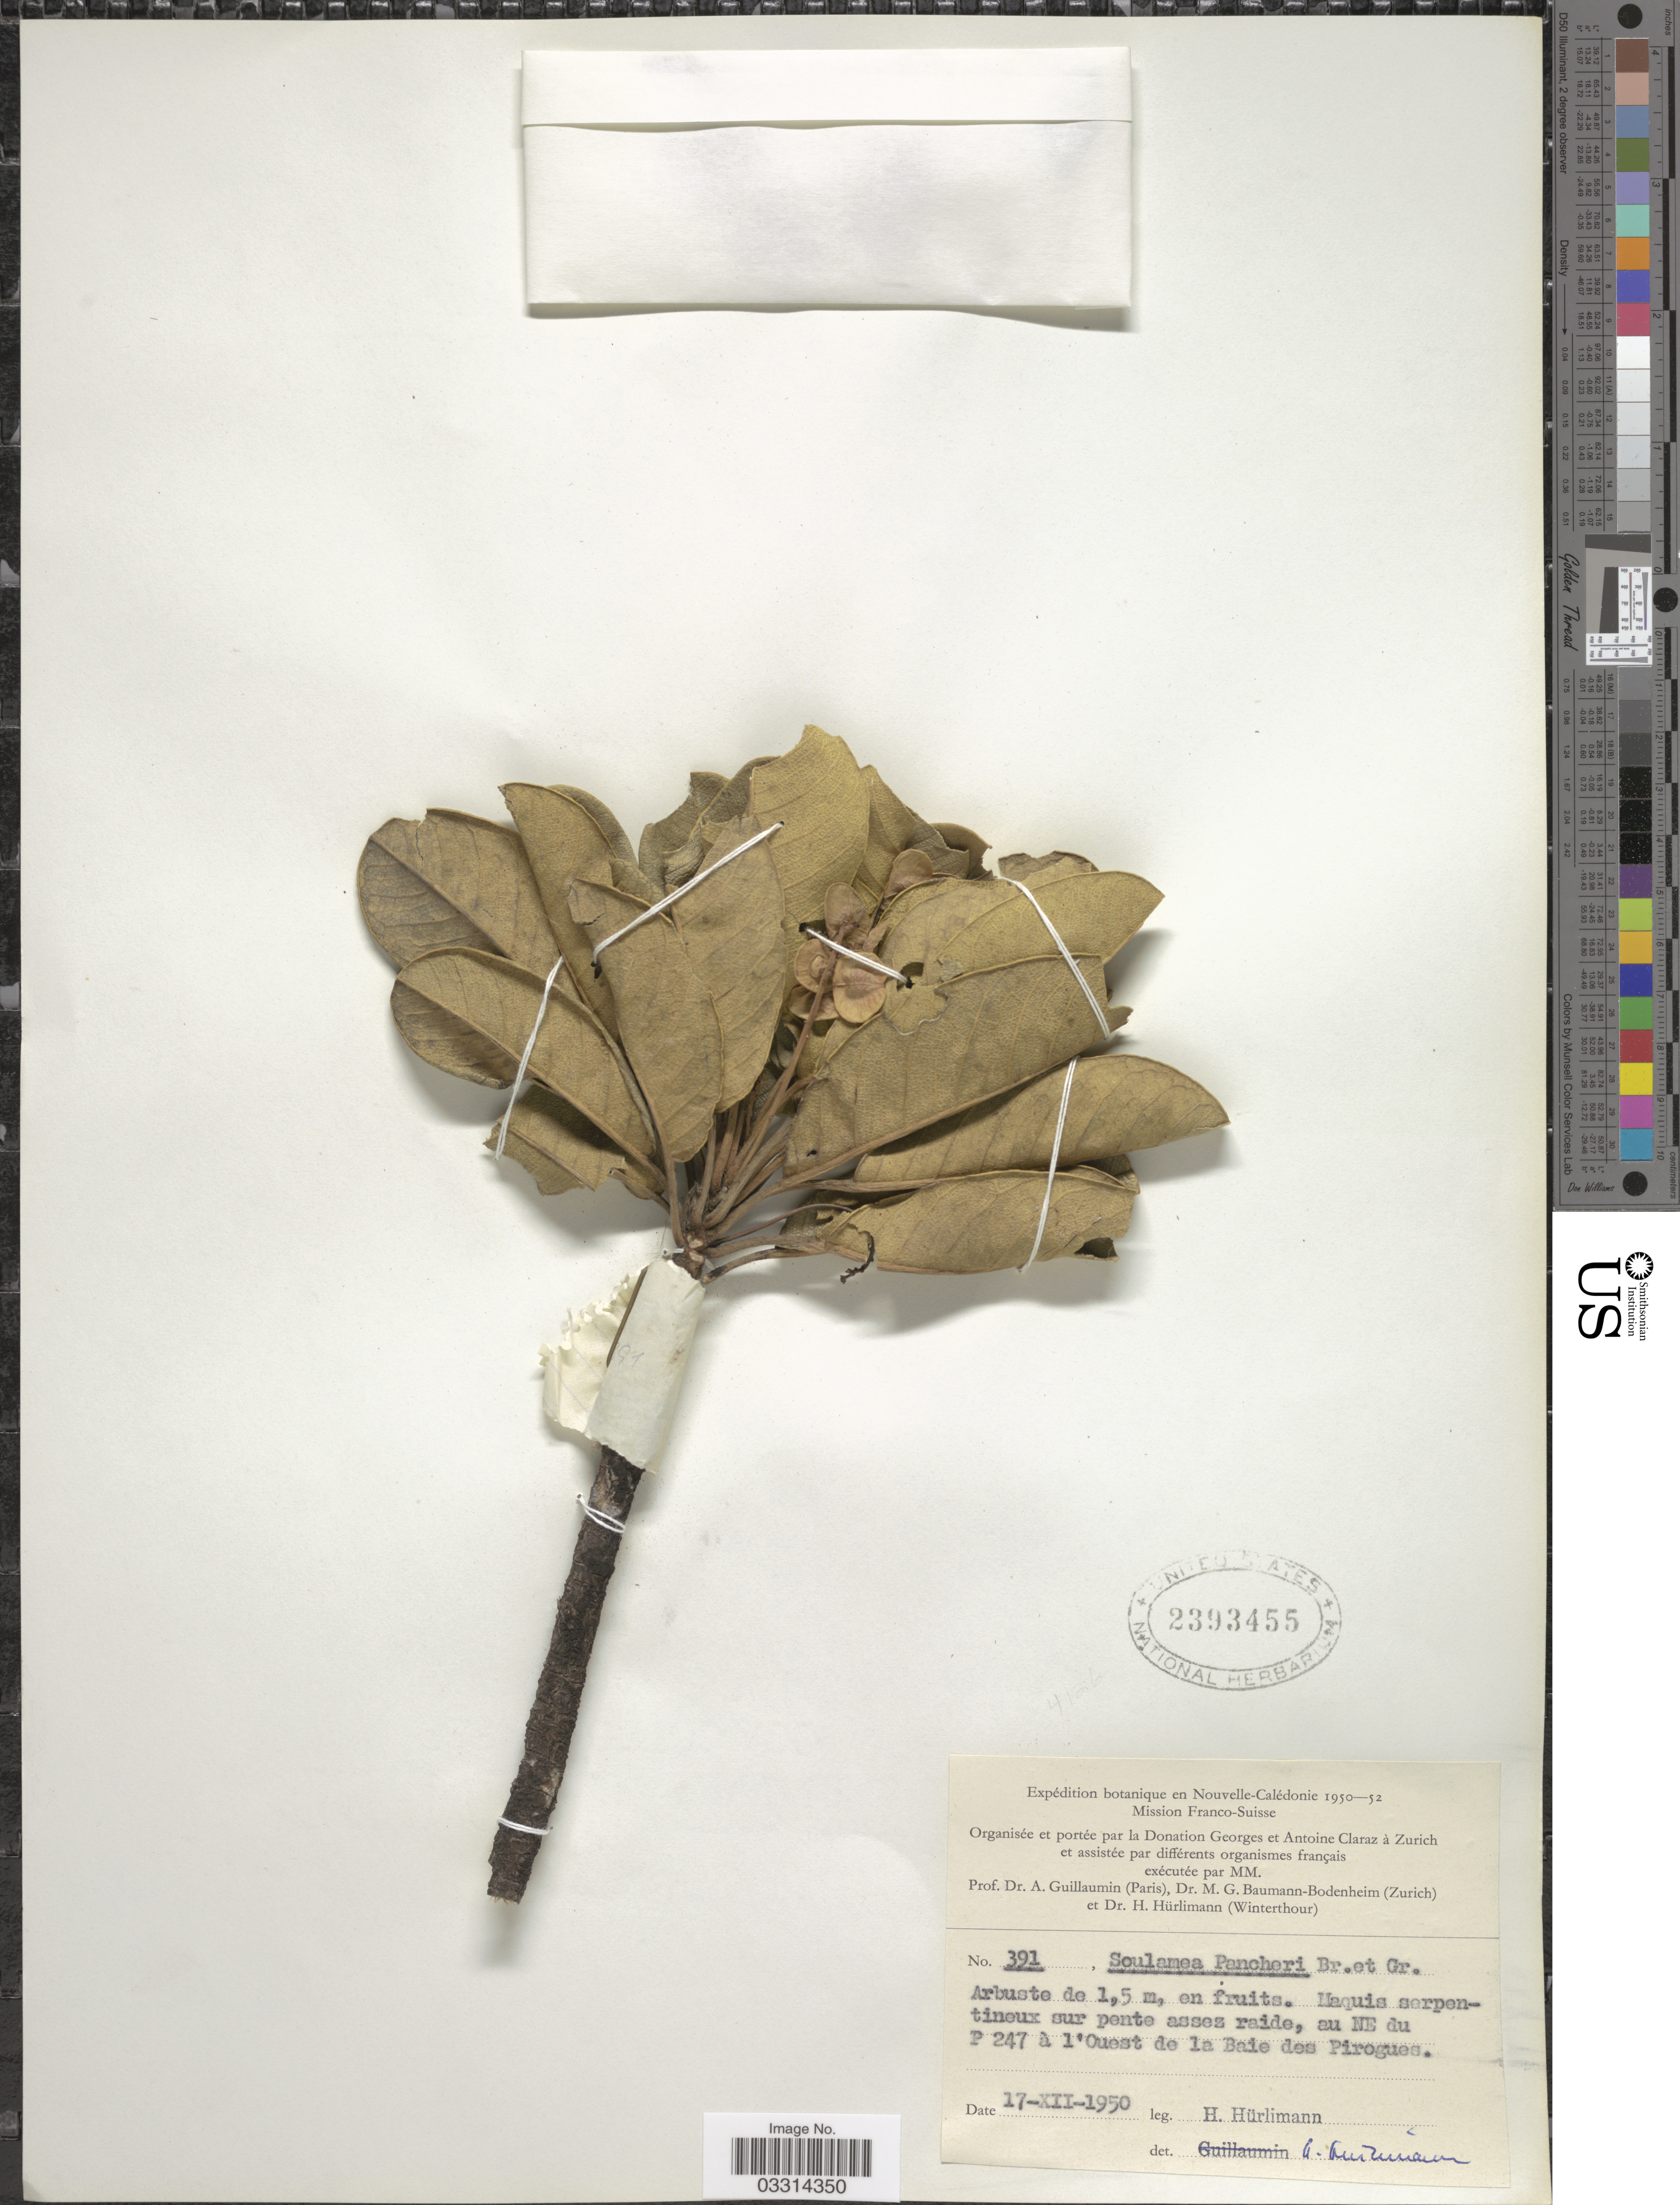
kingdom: Plantae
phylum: Tracheophyta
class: Magnoliopsida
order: Sapindales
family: Simaroubaceae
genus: Soulamea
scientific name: Soulamea pancheri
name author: Brongn. & Gris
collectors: H. Hürlimann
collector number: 391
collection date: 1950-12-17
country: New Caledonia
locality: Au NE du P 247 à l'Ouest de la Baie des Pirogues.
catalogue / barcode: US 2393455